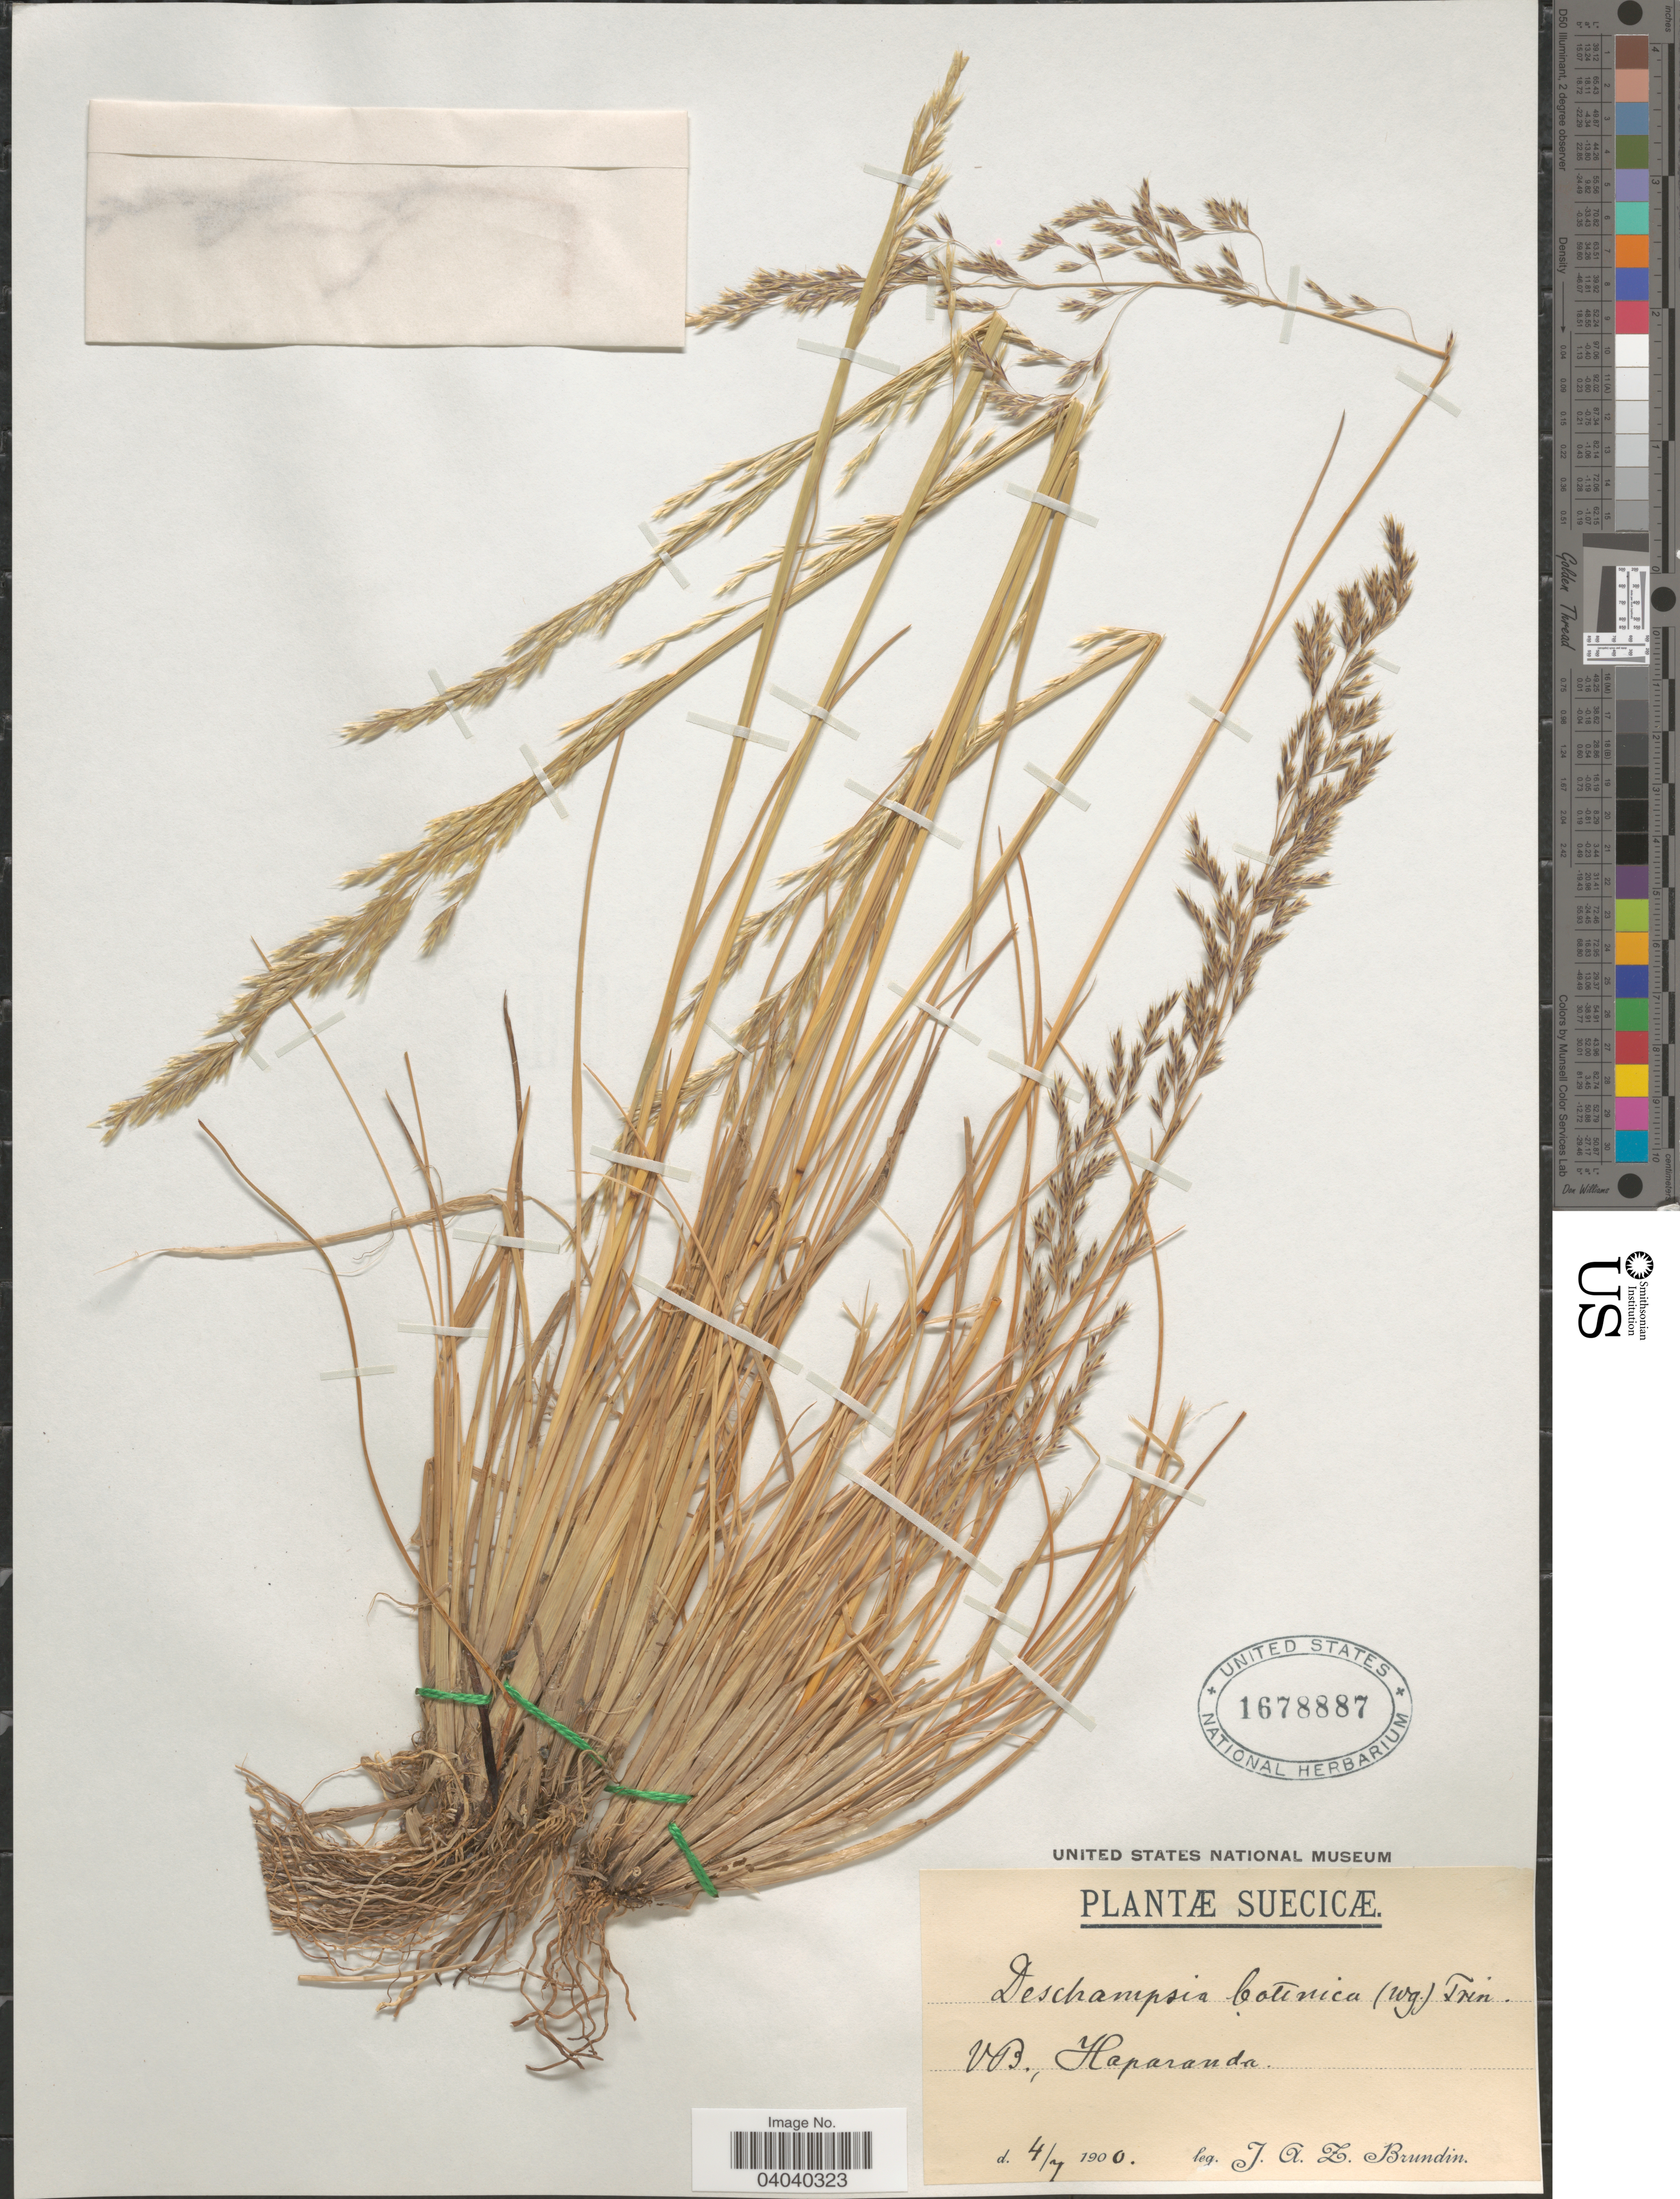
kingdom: Plantae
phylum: Tracheophyta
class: Liliopsida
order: Poales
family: Poaceae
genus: Deschampsia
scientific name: Deschampsia bottnica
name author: (Wahlenb.) Trin.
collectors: J. Brundin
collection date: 1900-07-04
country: Sweden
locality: Suecicæ. VB., Haparanda.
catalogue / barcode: US 1678887